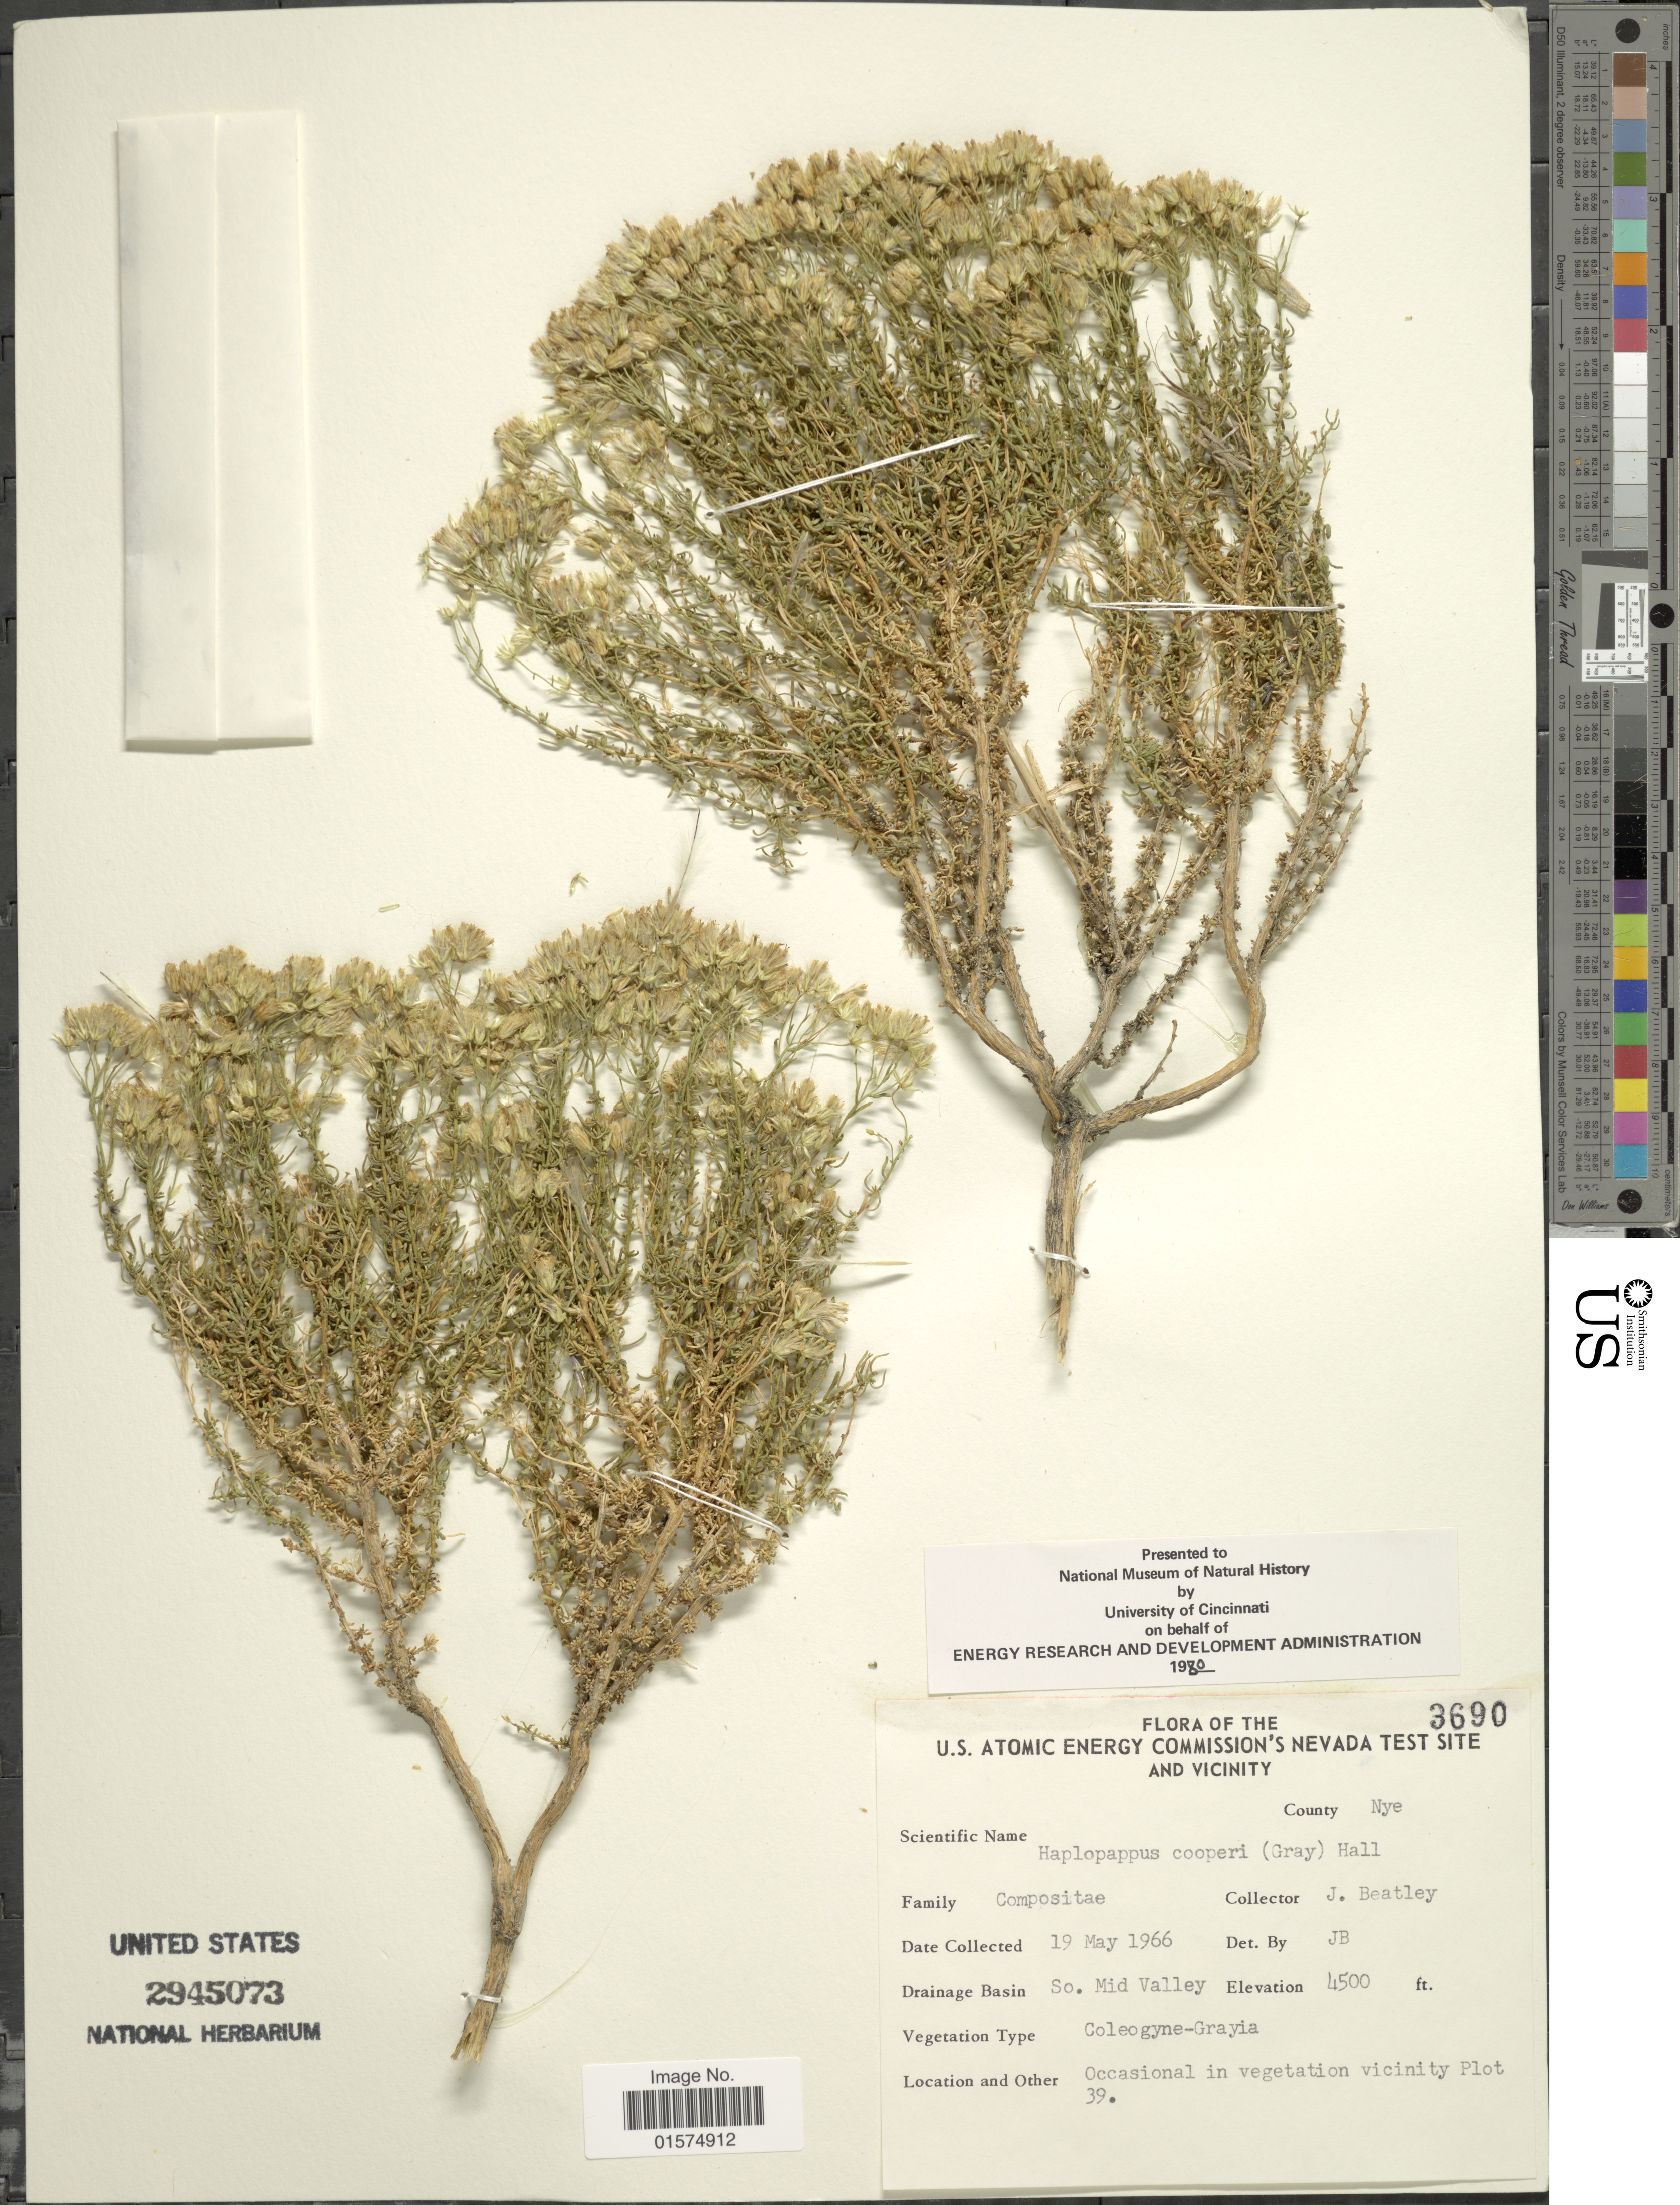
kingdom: Plantae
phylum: Tracheophyta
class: Magnoliopsida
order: Asterales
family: Asteraceae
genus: Ericameria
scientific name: Ericameria cooperi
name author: (A. Gray) Hall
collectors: J. C. Beatley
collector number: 3690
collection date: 1966-05-19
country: United States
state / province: Nevada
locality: U.S. Atomic Energy Commission's Nevada Test Site and vicinity. County Nye. Drainage Basin So. Mid Valley. vicinity Plot 39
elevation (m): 1372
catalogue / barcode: US 2945073